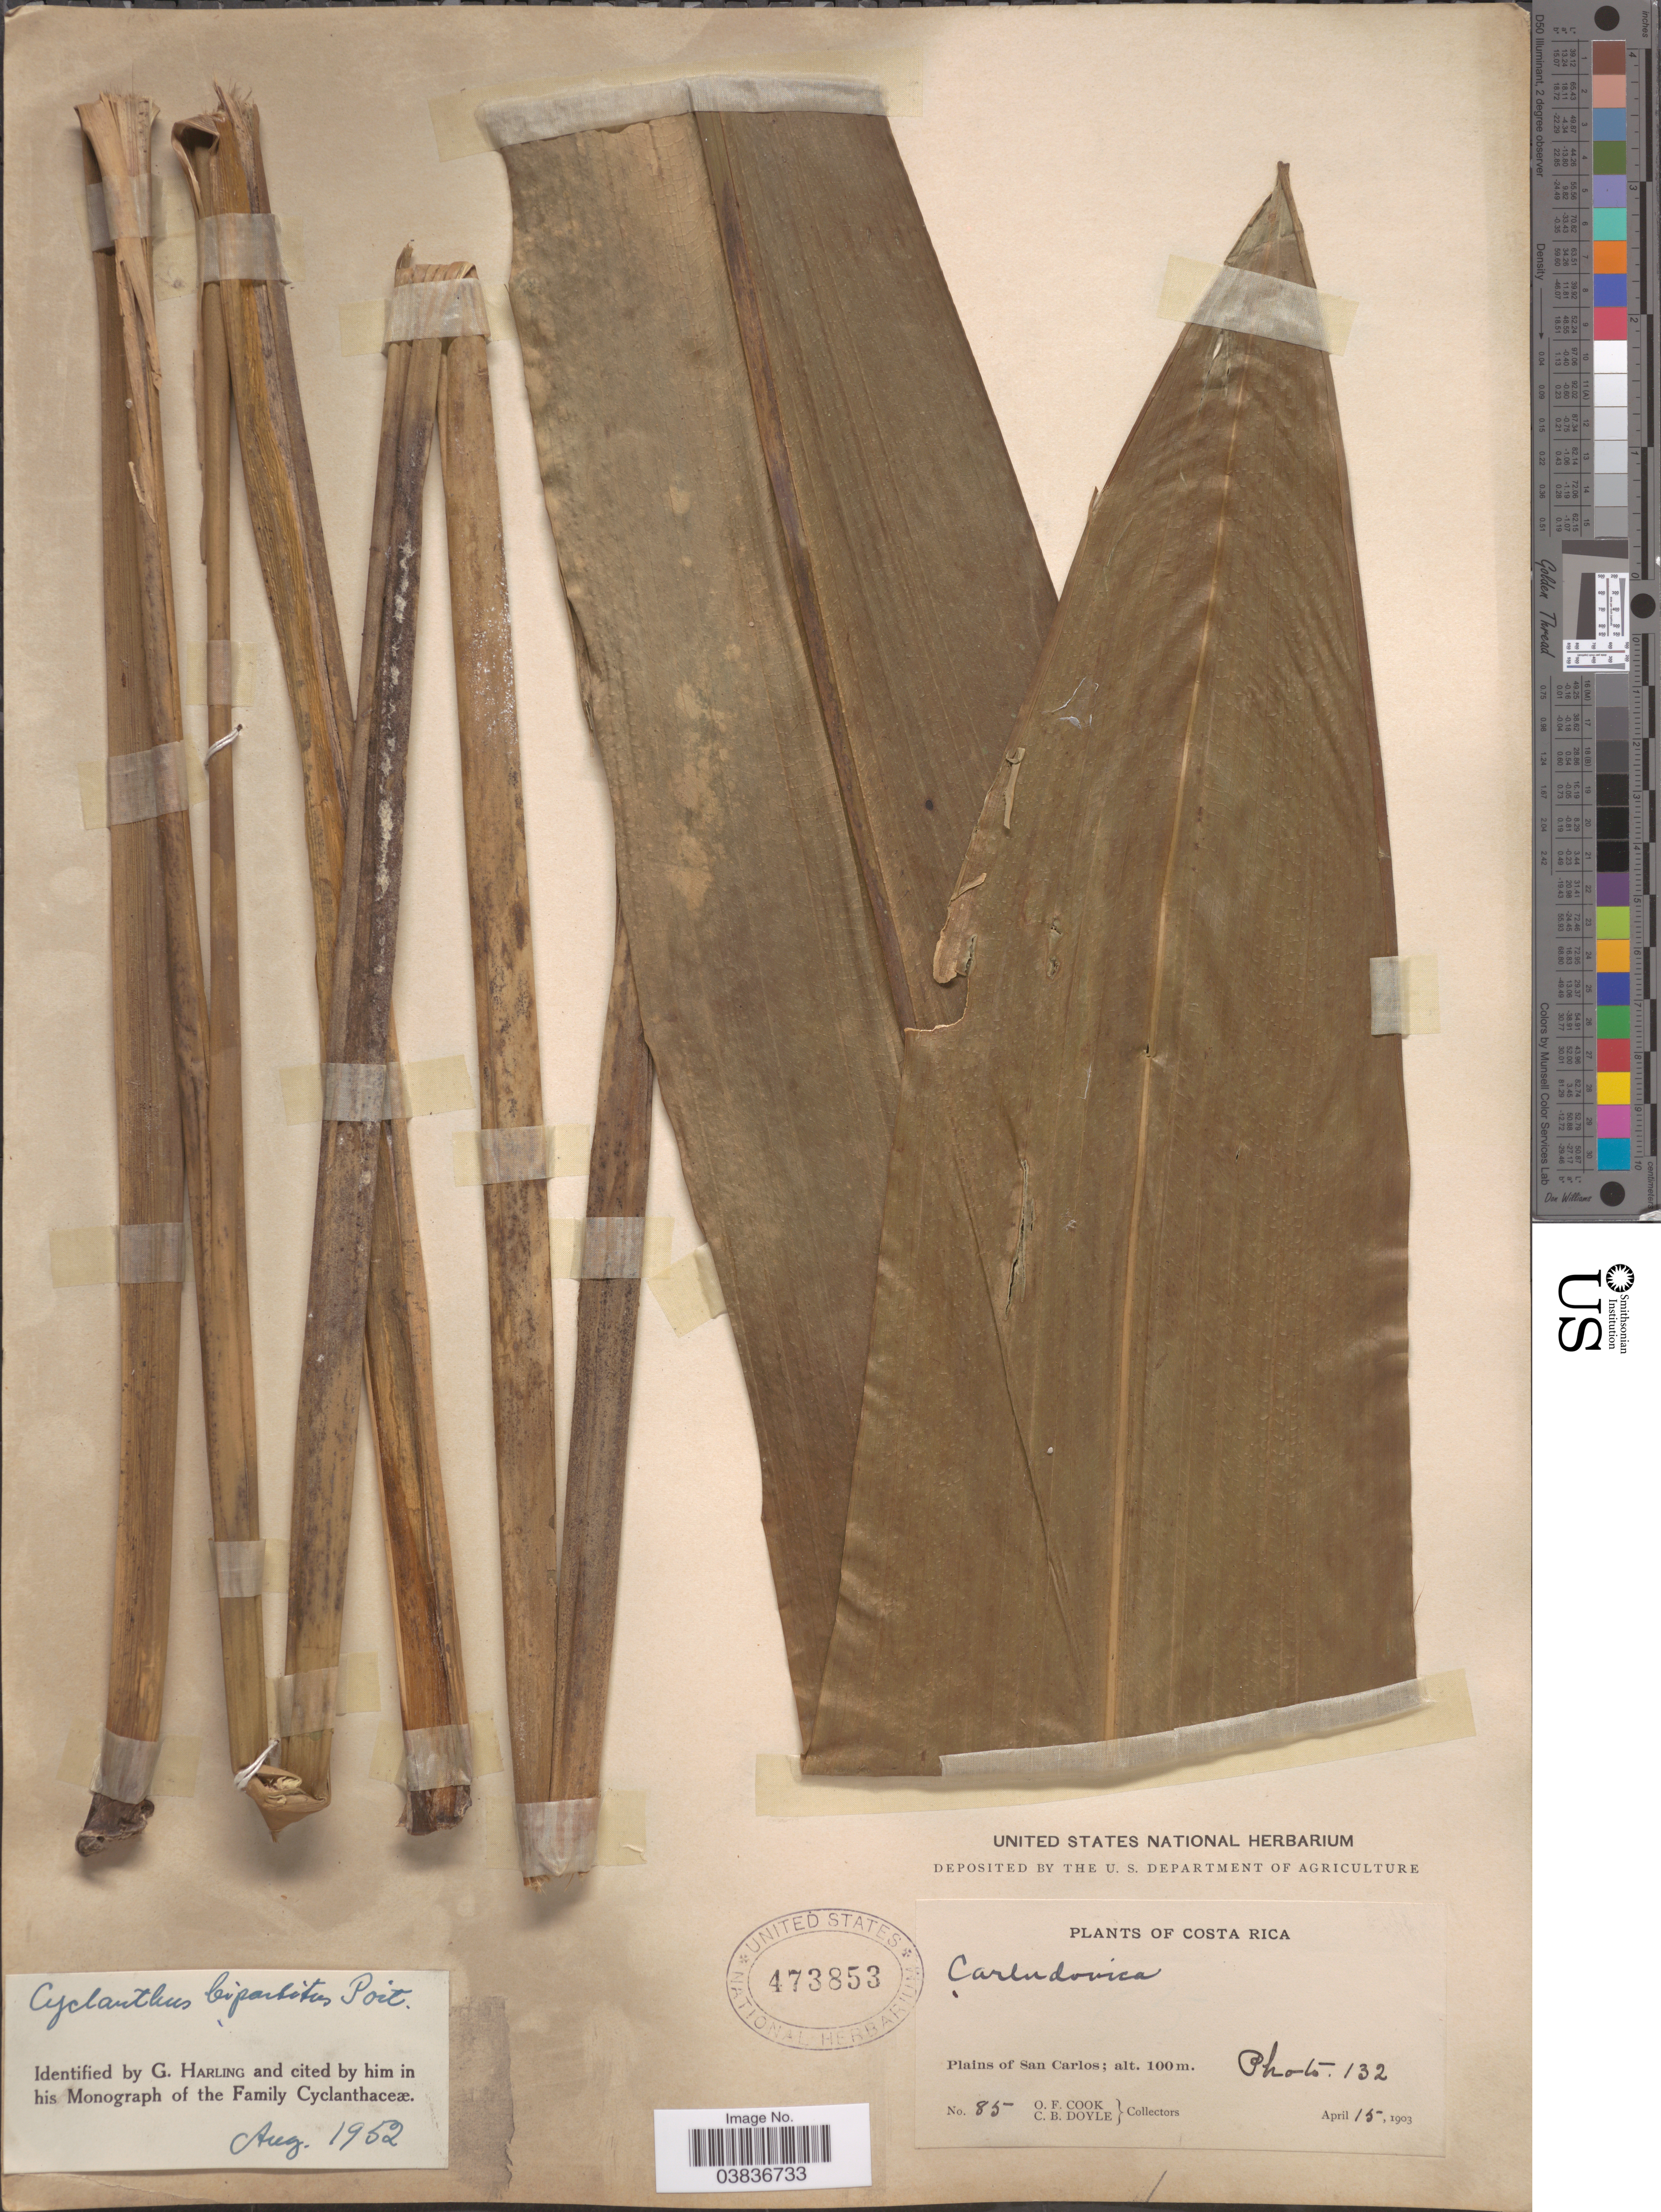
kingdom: Plantae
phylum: Tracheophyta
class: Liliopsida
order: Pandanales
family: Cyclanthaceae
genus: Cyclanthus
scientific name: Cyclanthus bipartitus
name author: Poit. ex A. Rich.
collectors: O. F. Cook & C. Doyle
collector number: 85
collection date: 1903-04-15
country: Costa Rica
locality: Plains of San Carlos.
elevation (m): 100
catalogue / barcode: US 473853